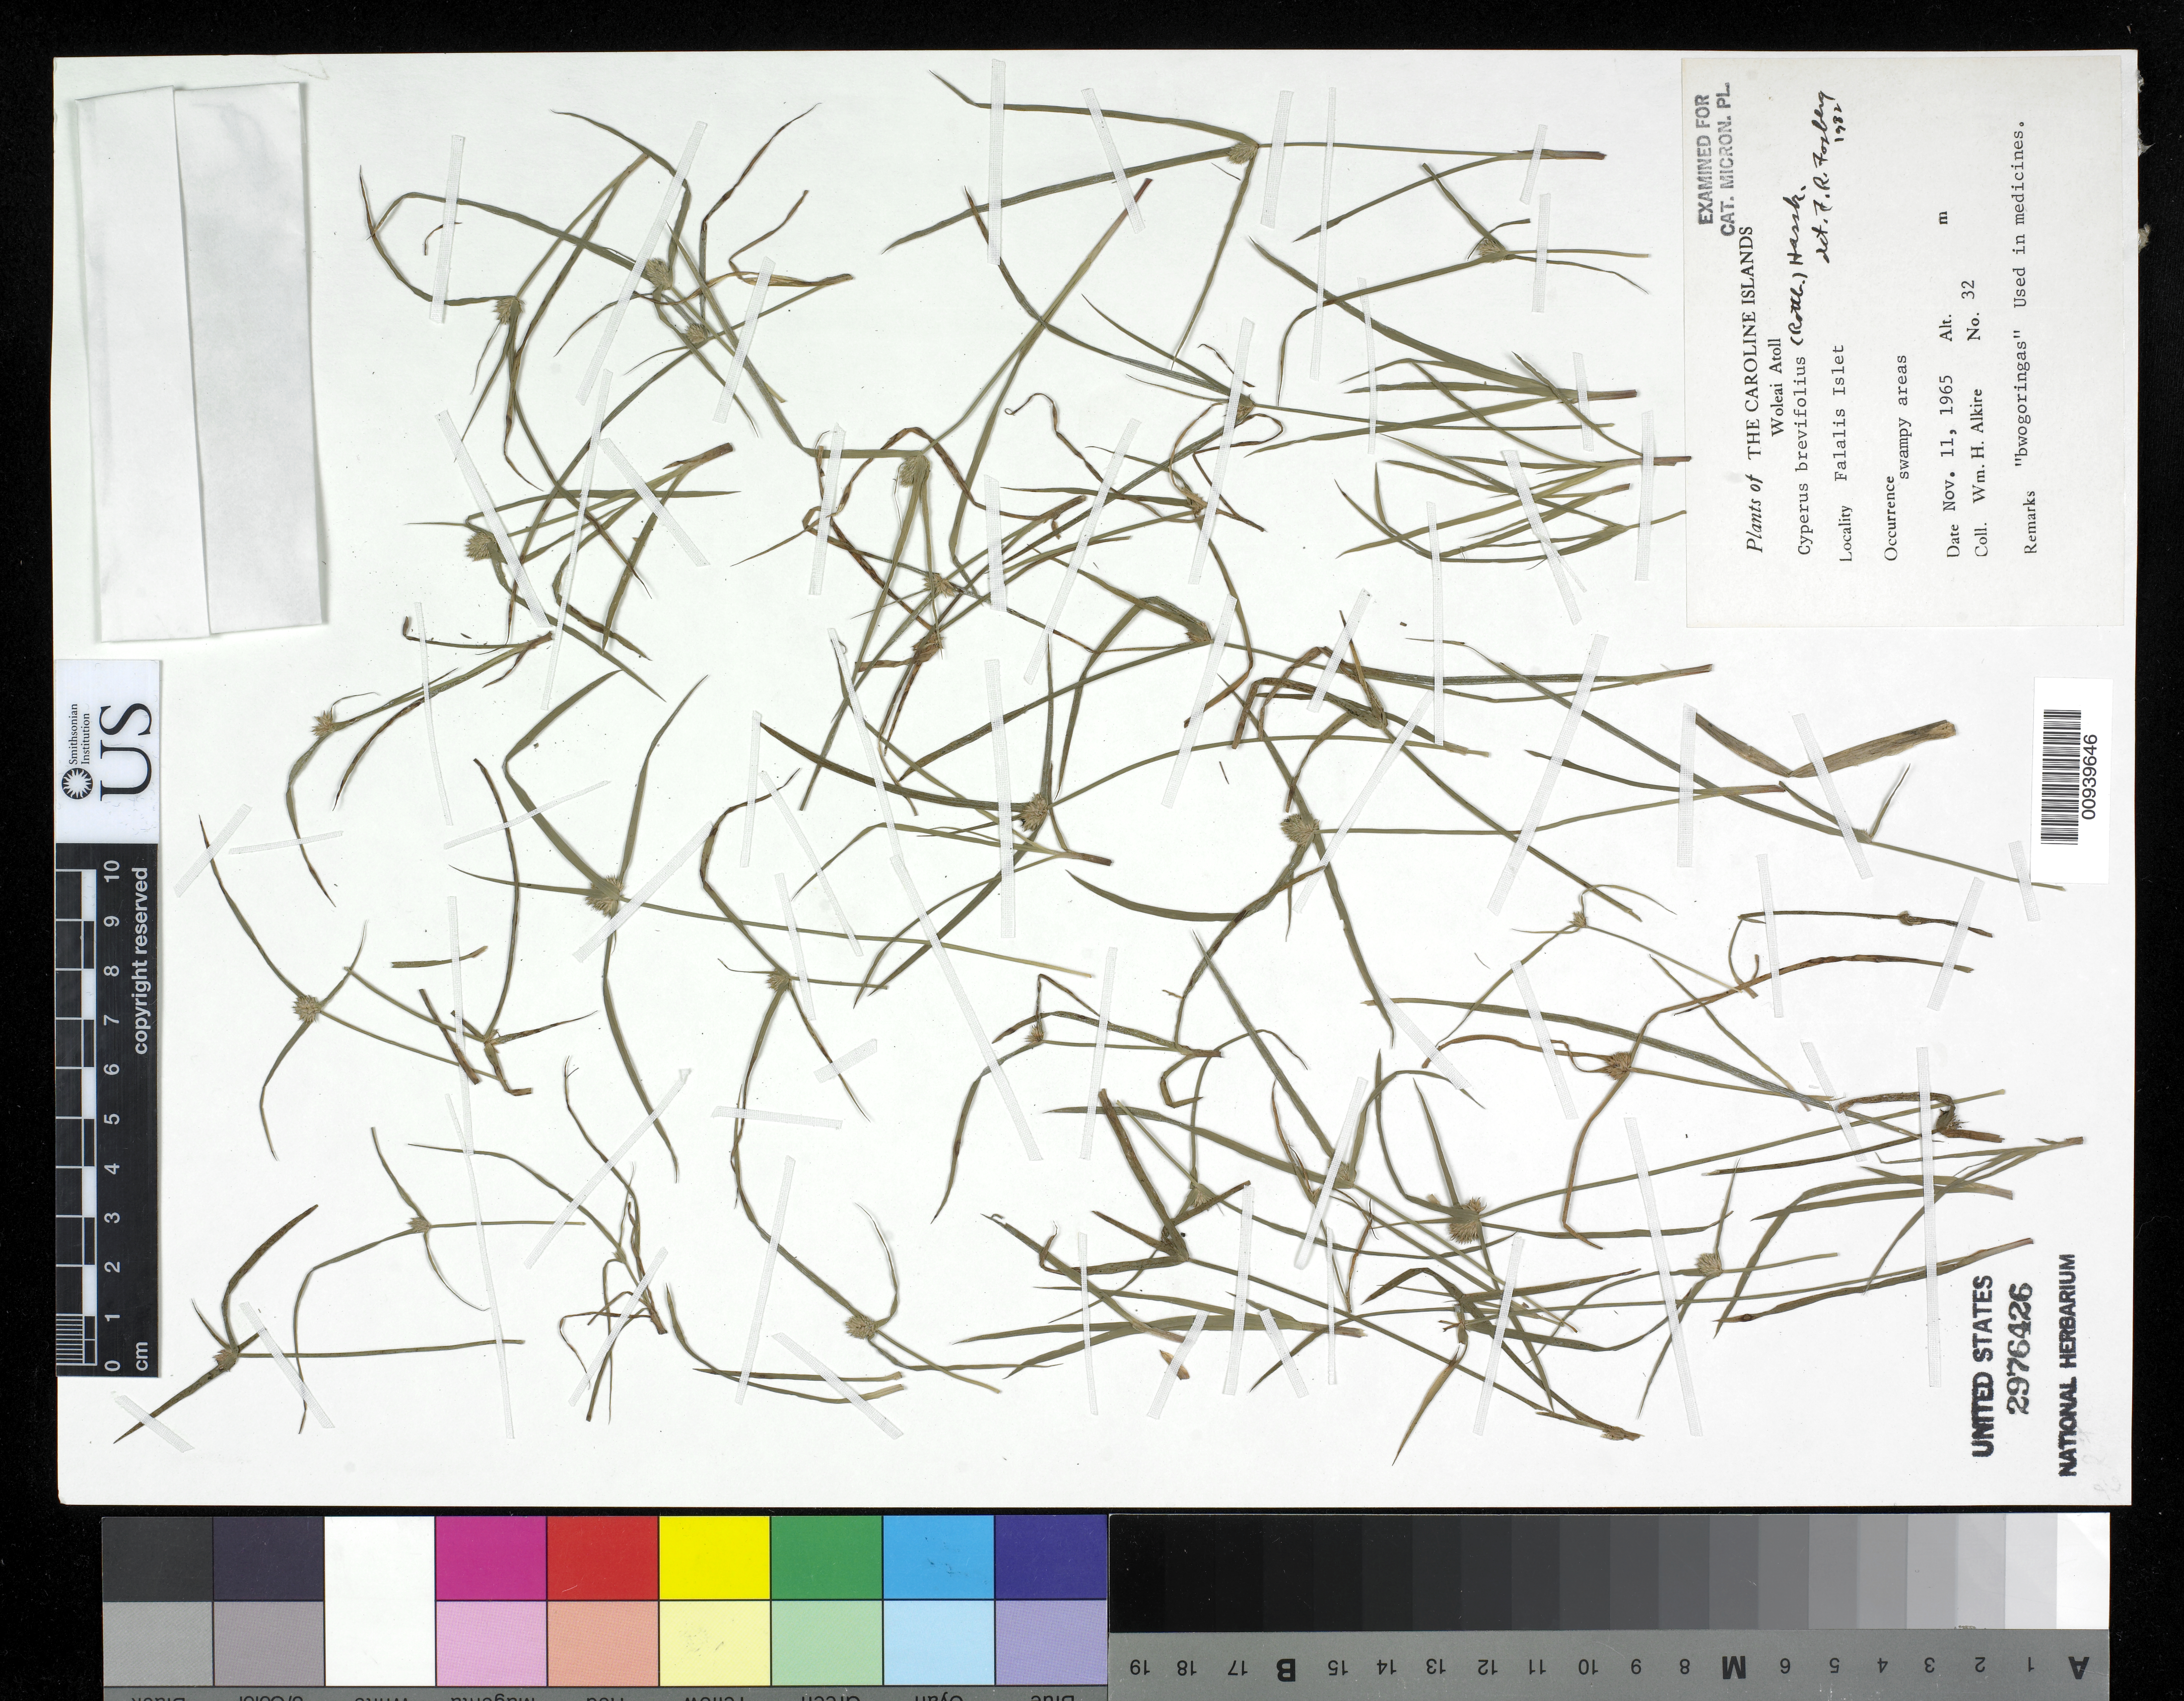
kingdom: Plantae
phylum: Tracheophyta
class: Liliopsida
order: Poales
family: Cyperaceae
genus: Cyperus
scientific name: Cyperus brevifolius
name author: (Rottb.) Hassk.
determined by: Strong, M. T., (US), Smithsonian Institution - National Museum of Natural History (UNITED STATES)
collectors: W. Alkire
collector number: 32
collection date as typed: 11 Nov 1965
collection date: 1965-11-11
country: Micronesia, Federated States of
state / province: Yap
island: Woleai Atoll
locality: Falalis Islet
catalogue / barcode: US 2976426